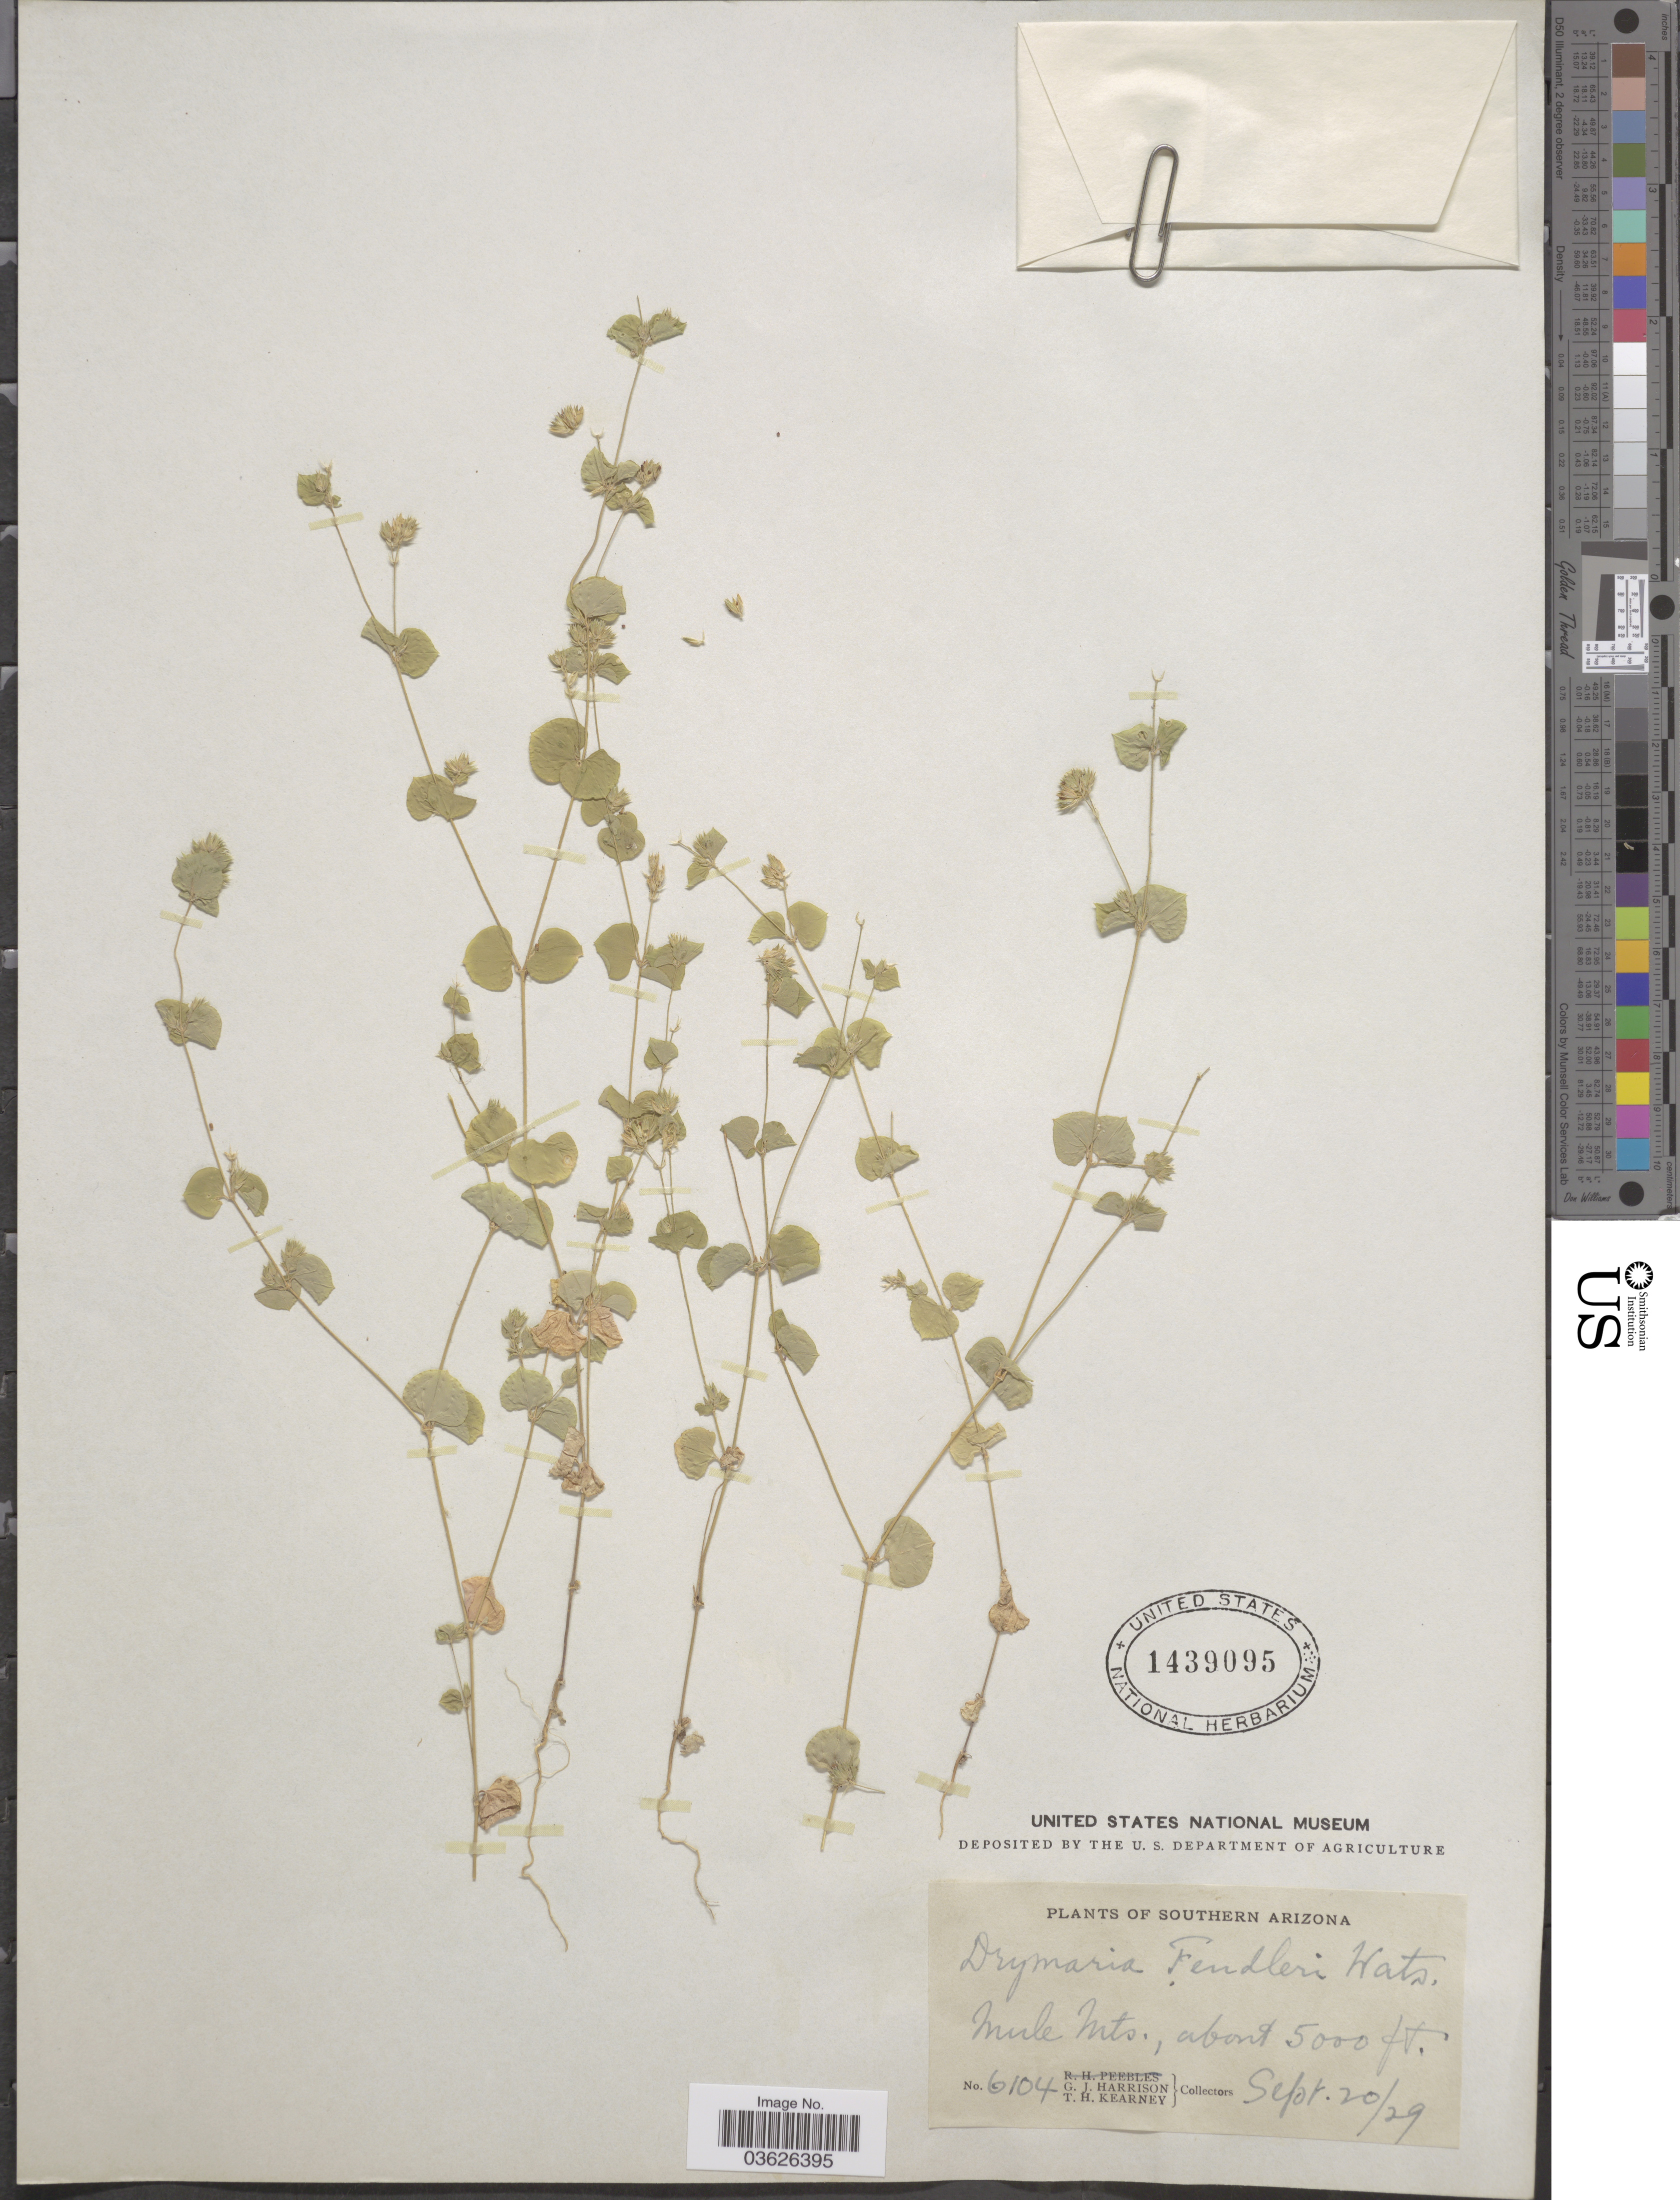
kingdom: Plantae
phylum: Tracheophyta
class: Magnoliopsida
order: Caryophyllales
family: Caryophyllaceae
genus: Drymaria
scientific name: Drymaria fendleri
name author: S. Watson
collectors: G. J. Harrison & T. H. Kearney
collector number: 6104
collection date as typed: Transcribed d/m/y: 20/9/29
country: United States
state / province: Arizona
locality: Southern Arizona. Mule Mts.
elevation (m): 1524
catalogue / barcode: US 1439095